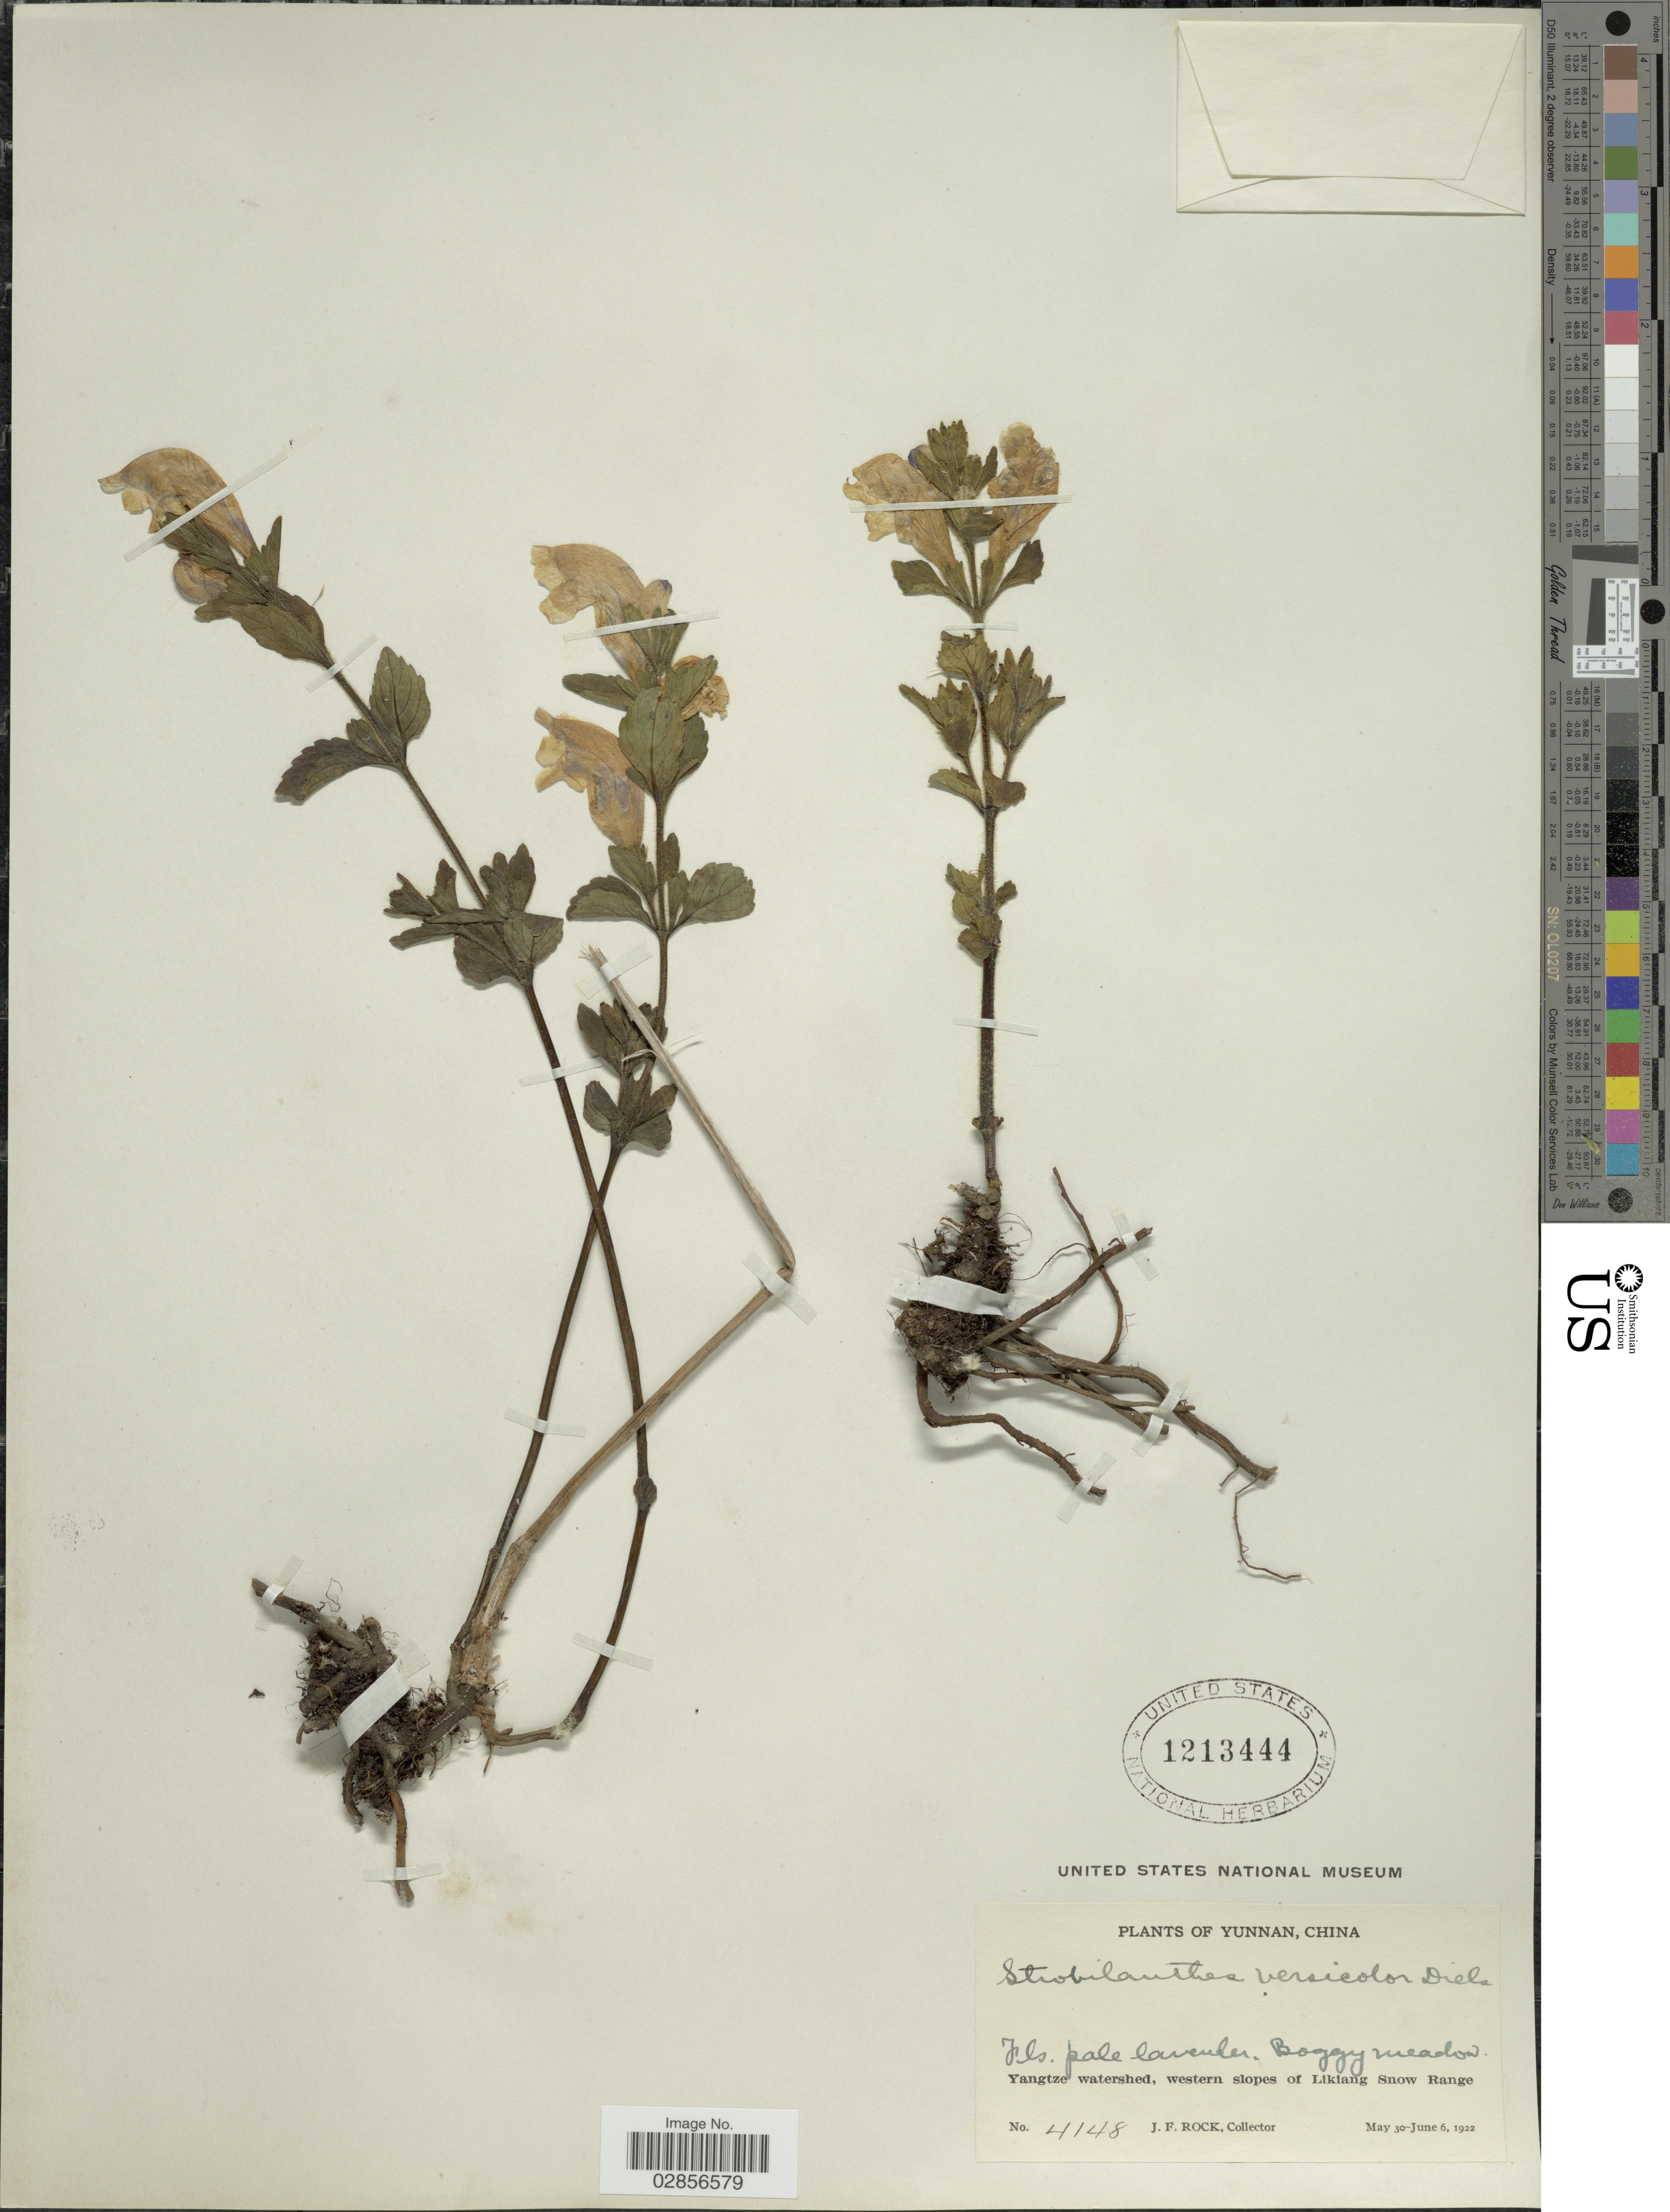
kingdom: Plantae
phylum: Tracheophyta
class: Magnoliopsida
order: Lamiales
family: Acanthaceae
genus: Strobilanthes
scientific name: Strobilanthes versicolor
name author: Diels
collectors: J. Rock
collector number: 4148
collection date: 1922-05-30/1922-06-06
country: China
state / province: Yunnan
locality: Yangtze watershed, western slopes of Likiang Snow Range.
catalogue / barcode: US 1213444